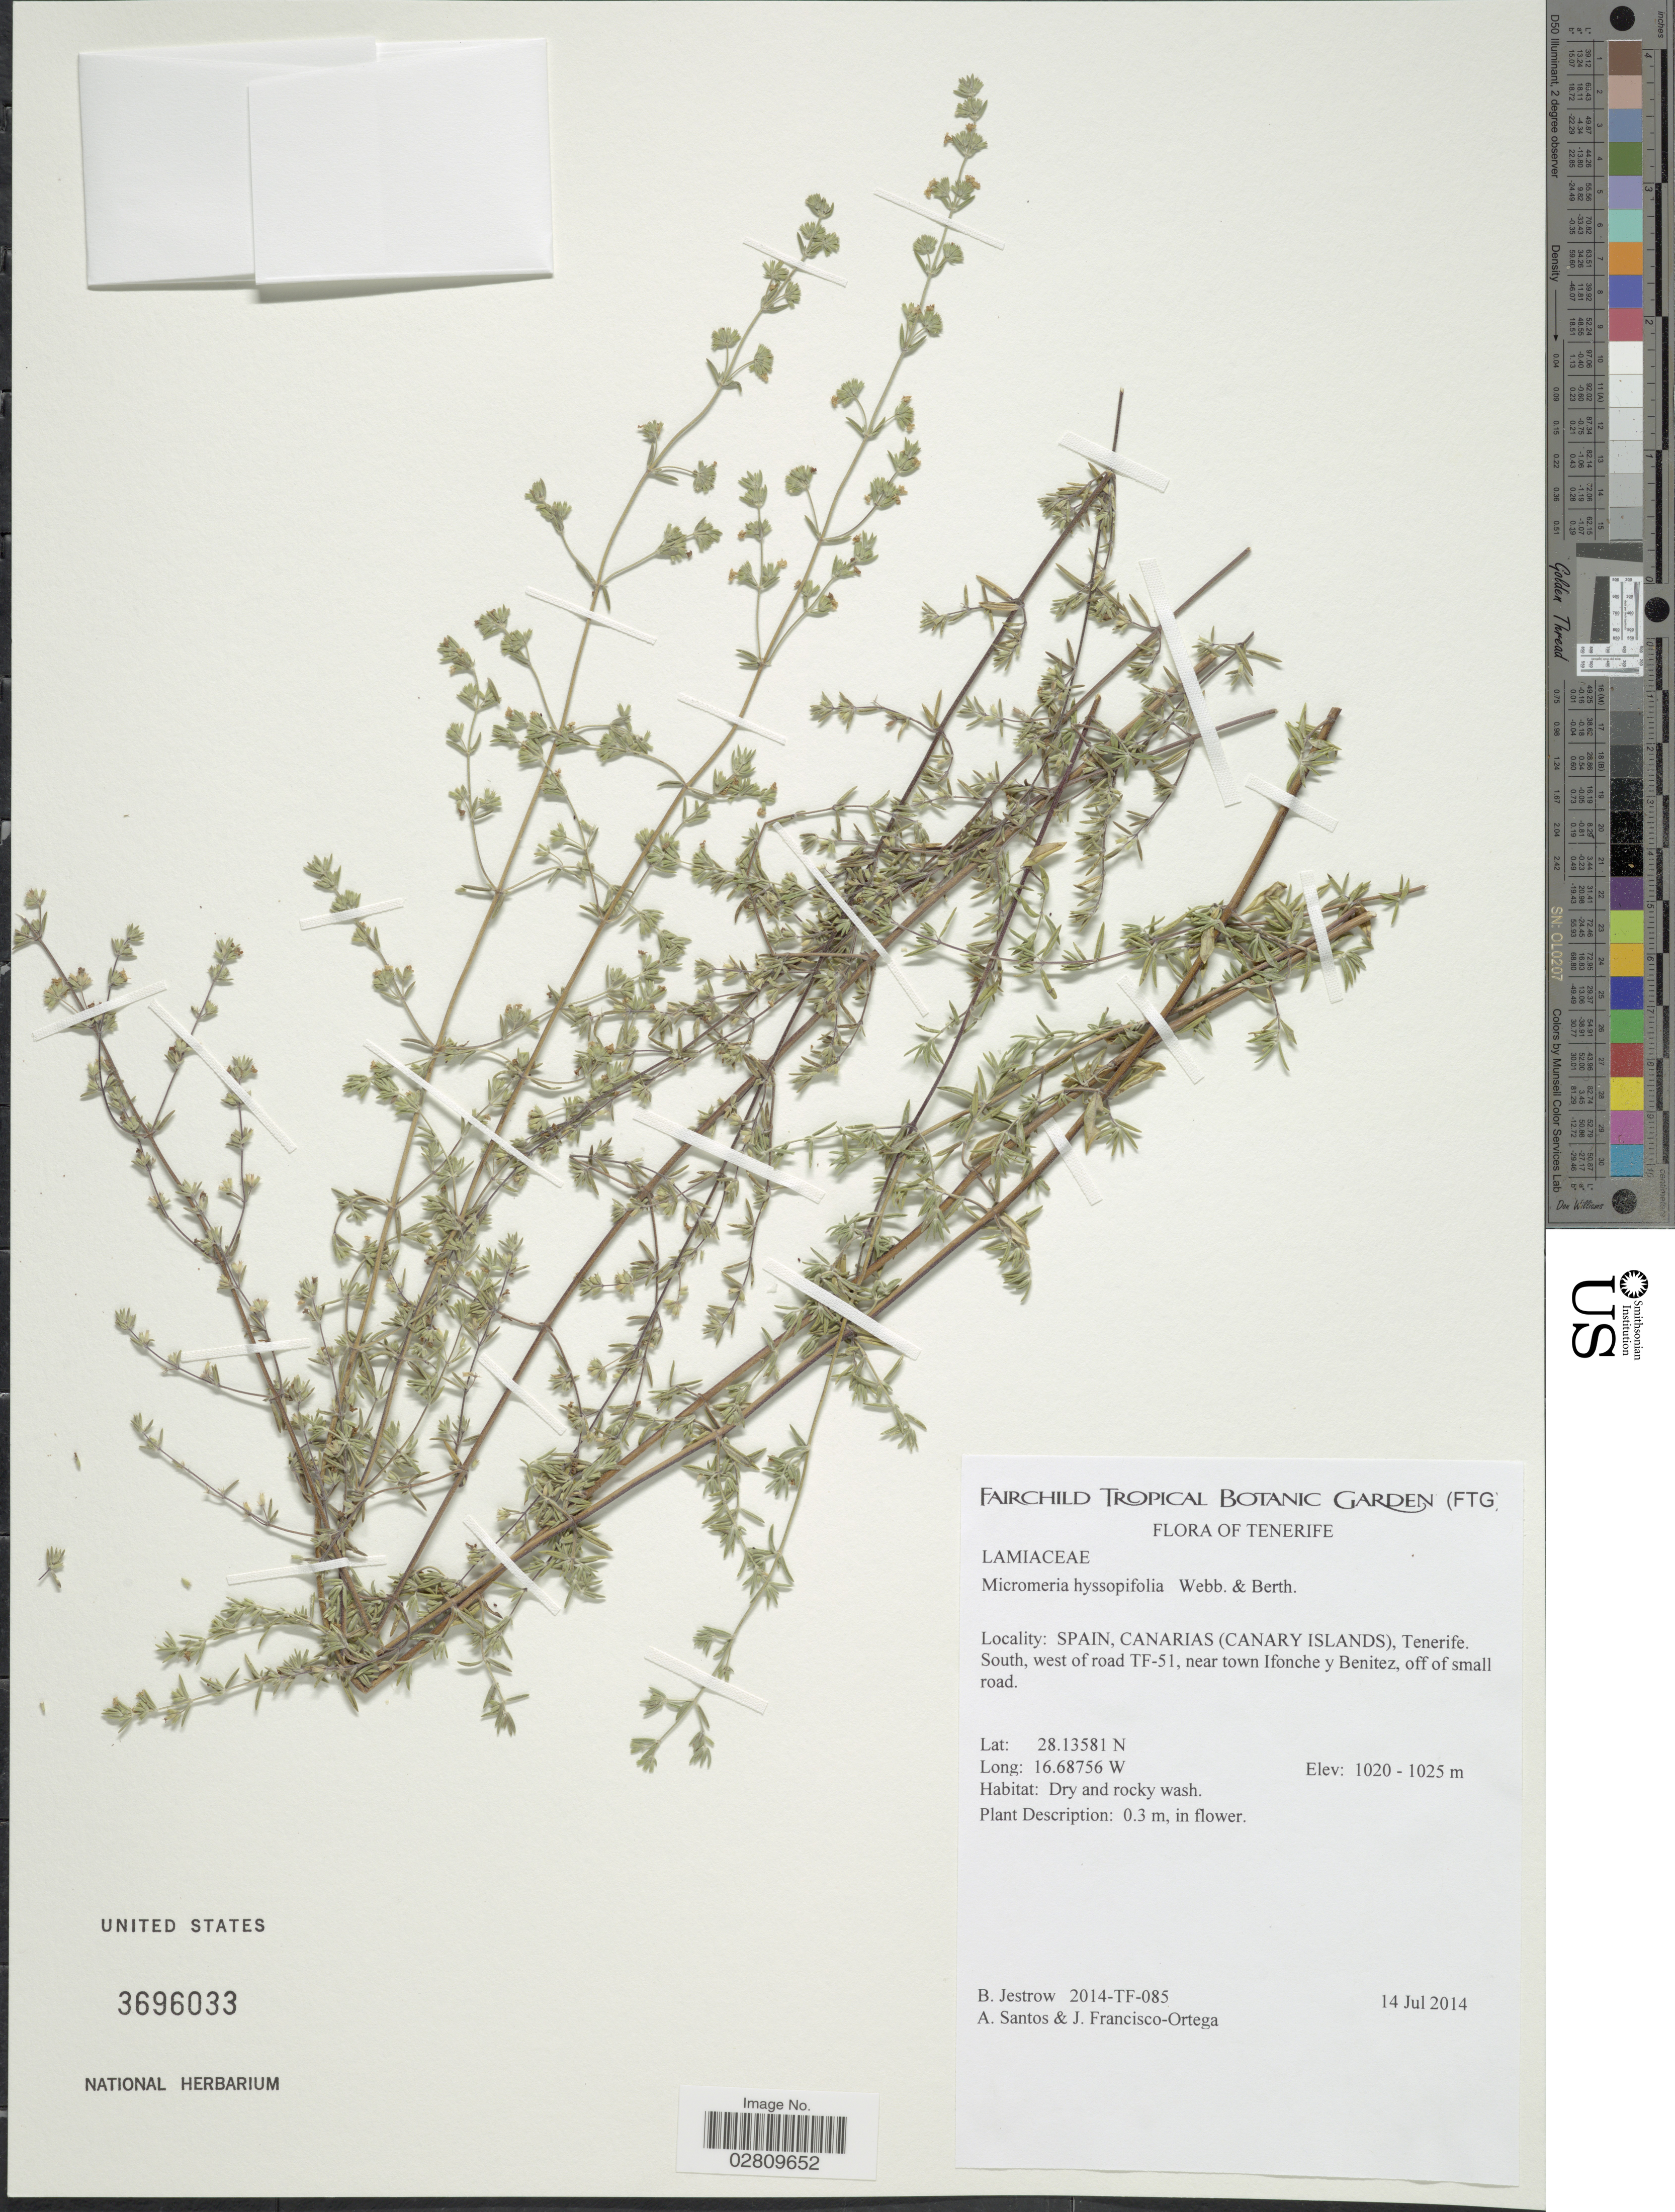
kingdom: Plantae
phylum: Tracheophyta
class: Magnoliopsida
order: Lamiales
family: Lamiaceae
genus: Micromeria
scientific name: Micromeria hyssopifolia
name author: D.A. Webb & Berthel.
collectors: B. Jestrow, A. Santos & J. Francisco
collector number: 2014-TF-085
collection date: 2014-07-14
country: Spain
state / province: Canarias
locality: Tenerife. Canarias (Canary Islands), Tenerife. South, west of road TF-51, near town Ifonche y Benitez, off of small road.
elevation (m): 1020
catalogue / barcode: US 3696033